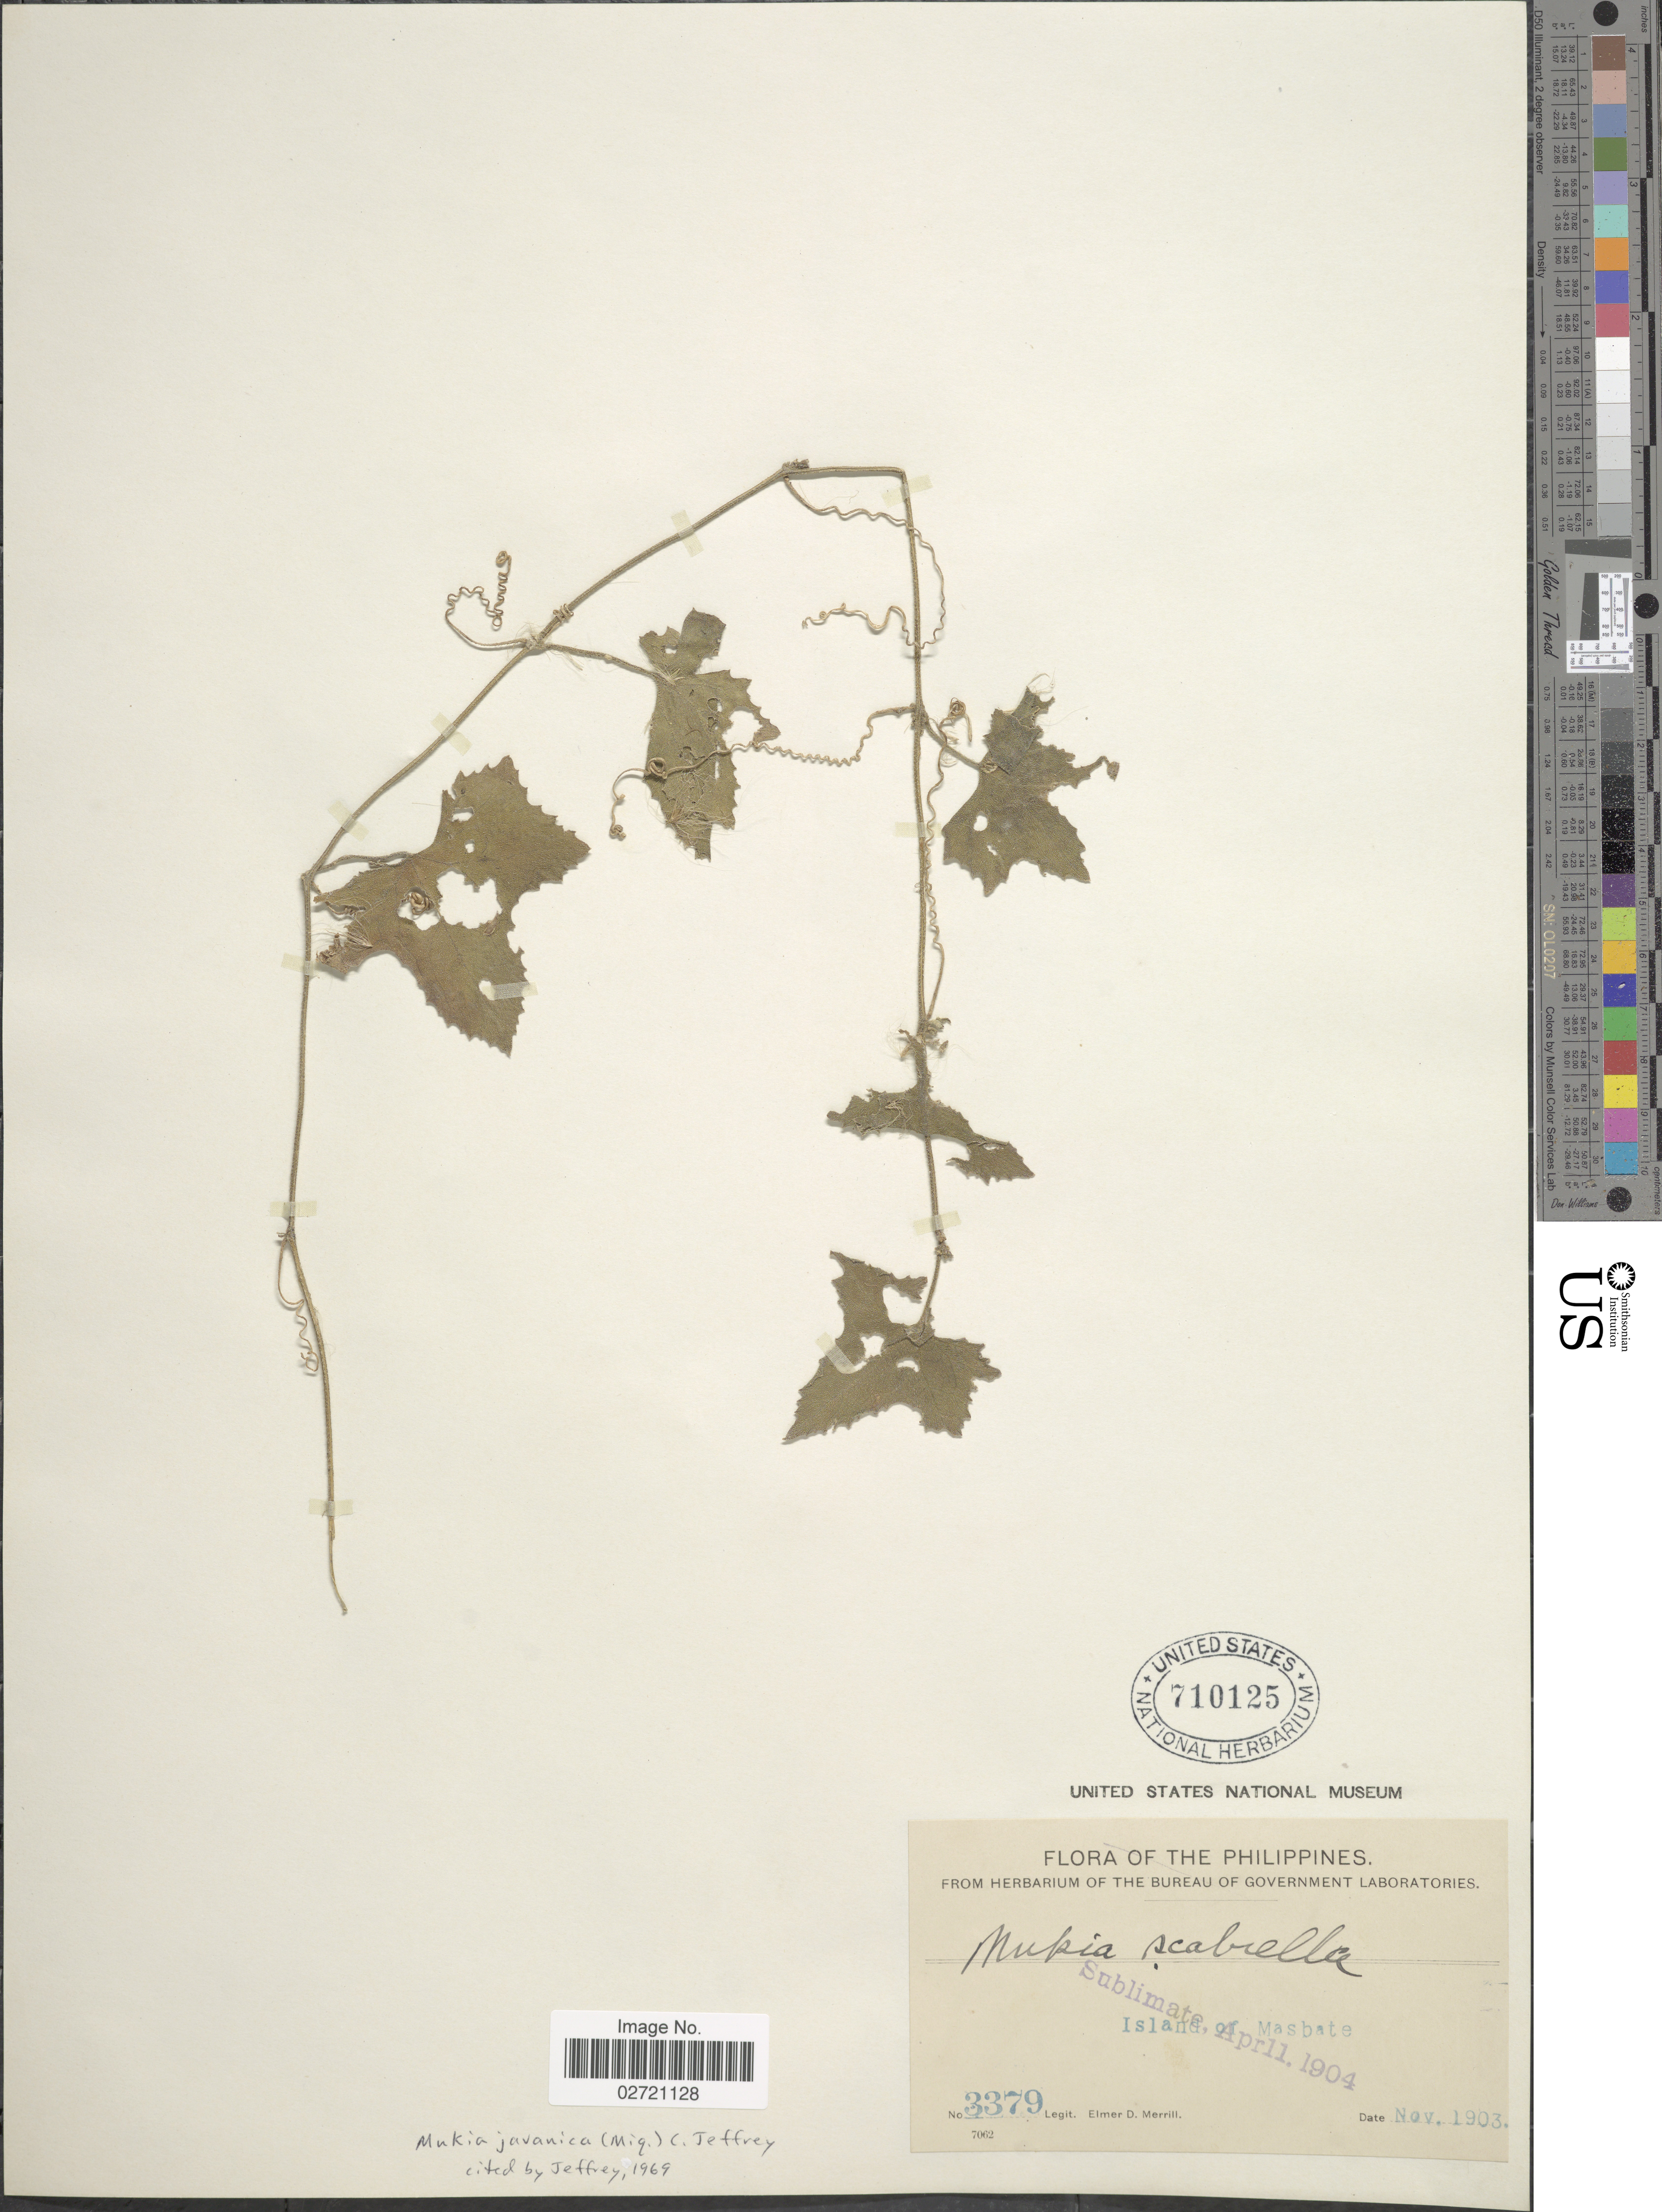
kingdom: Plantae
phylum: Tracheophyta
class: Magnoliopsida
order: Cucurbitales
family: Cucurbitaceae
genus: Cucumis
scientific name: Cucumis javanicus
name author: (Miq.) Ghebret. & Thulin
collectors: E. D. Merrill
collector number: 3379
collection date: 1903-11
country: Philippines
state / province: Bicol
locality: Island of Masbate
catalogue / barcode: US 710125